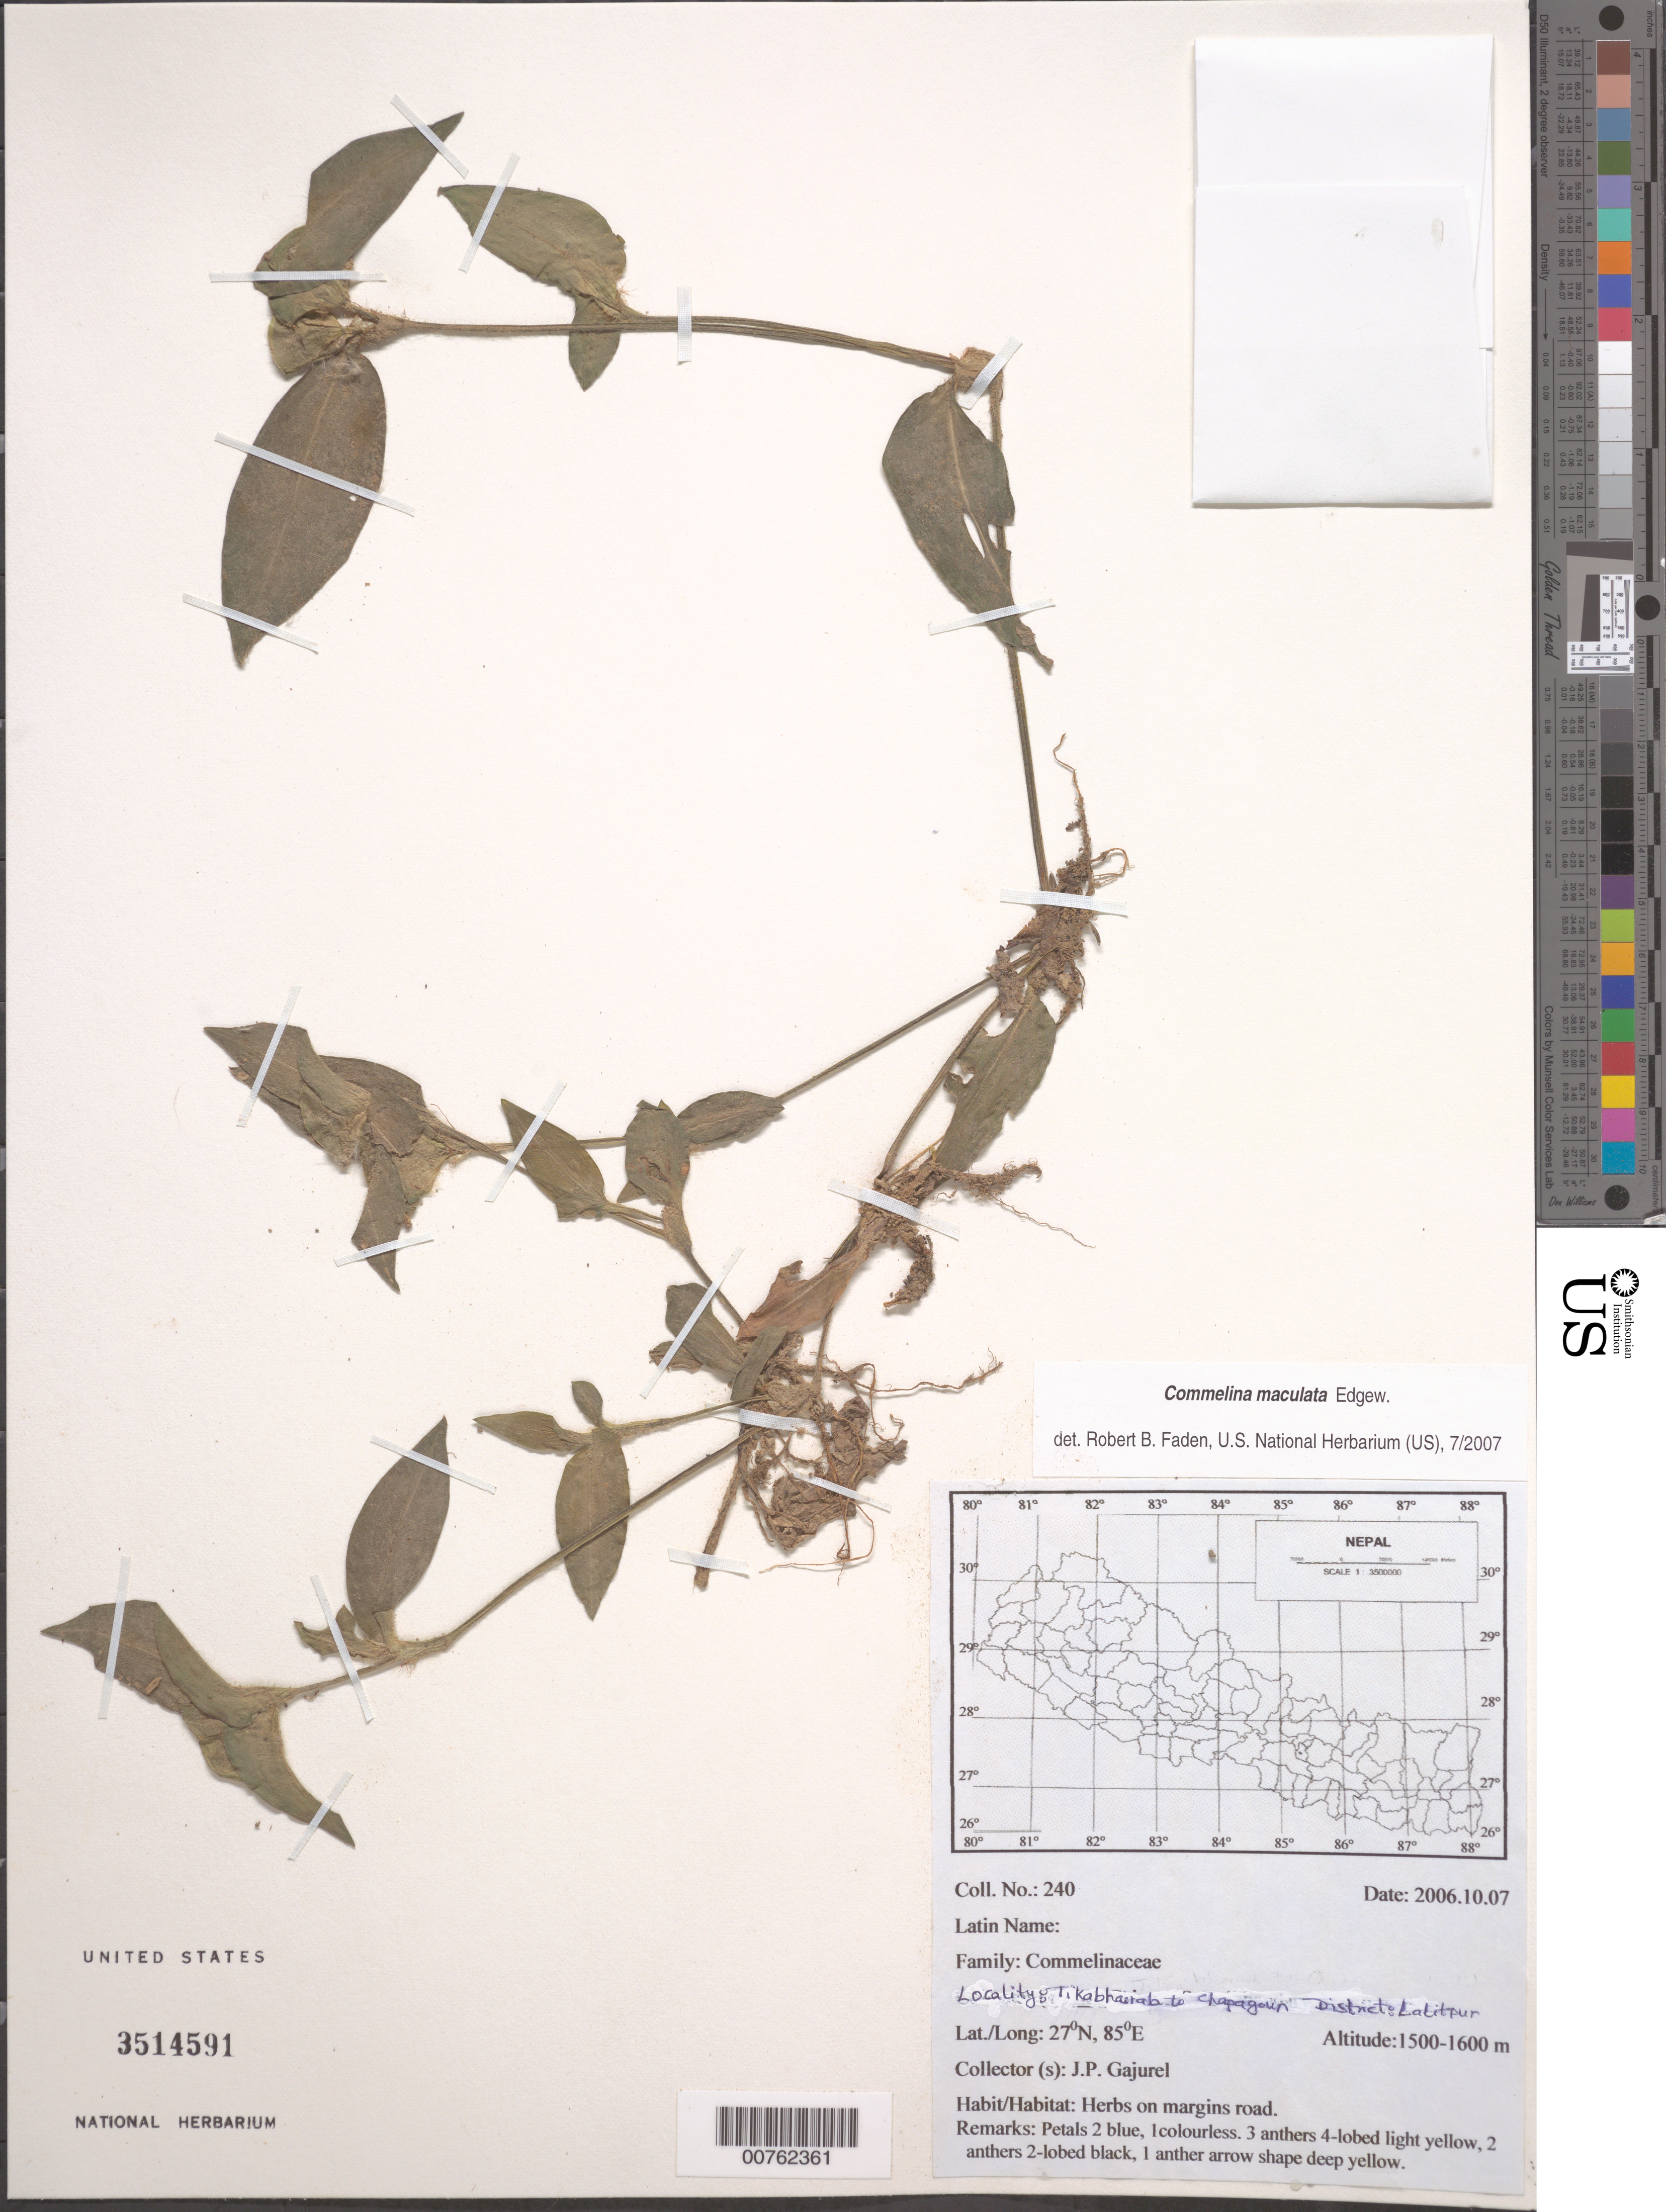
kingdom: Plantae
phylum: Tracheophyta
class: Liliopsida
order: Commelinales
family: Commelinaceae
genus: Commelina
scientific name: Commelina maculata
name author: Edgew.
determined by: Faden, Robert B., (US), Smithsonian Institution - National Museum of Natural History (UNITED STATES)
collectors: J. Gajurel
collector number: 240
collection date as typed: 07 Oct 2006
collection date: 2006-10-07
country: Nepal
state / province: Bagmati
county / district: Lalitpur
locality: Tikabhairab to Chapagaoun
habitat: Herbs on margins road.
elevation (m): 1500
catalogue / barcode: US 3514591